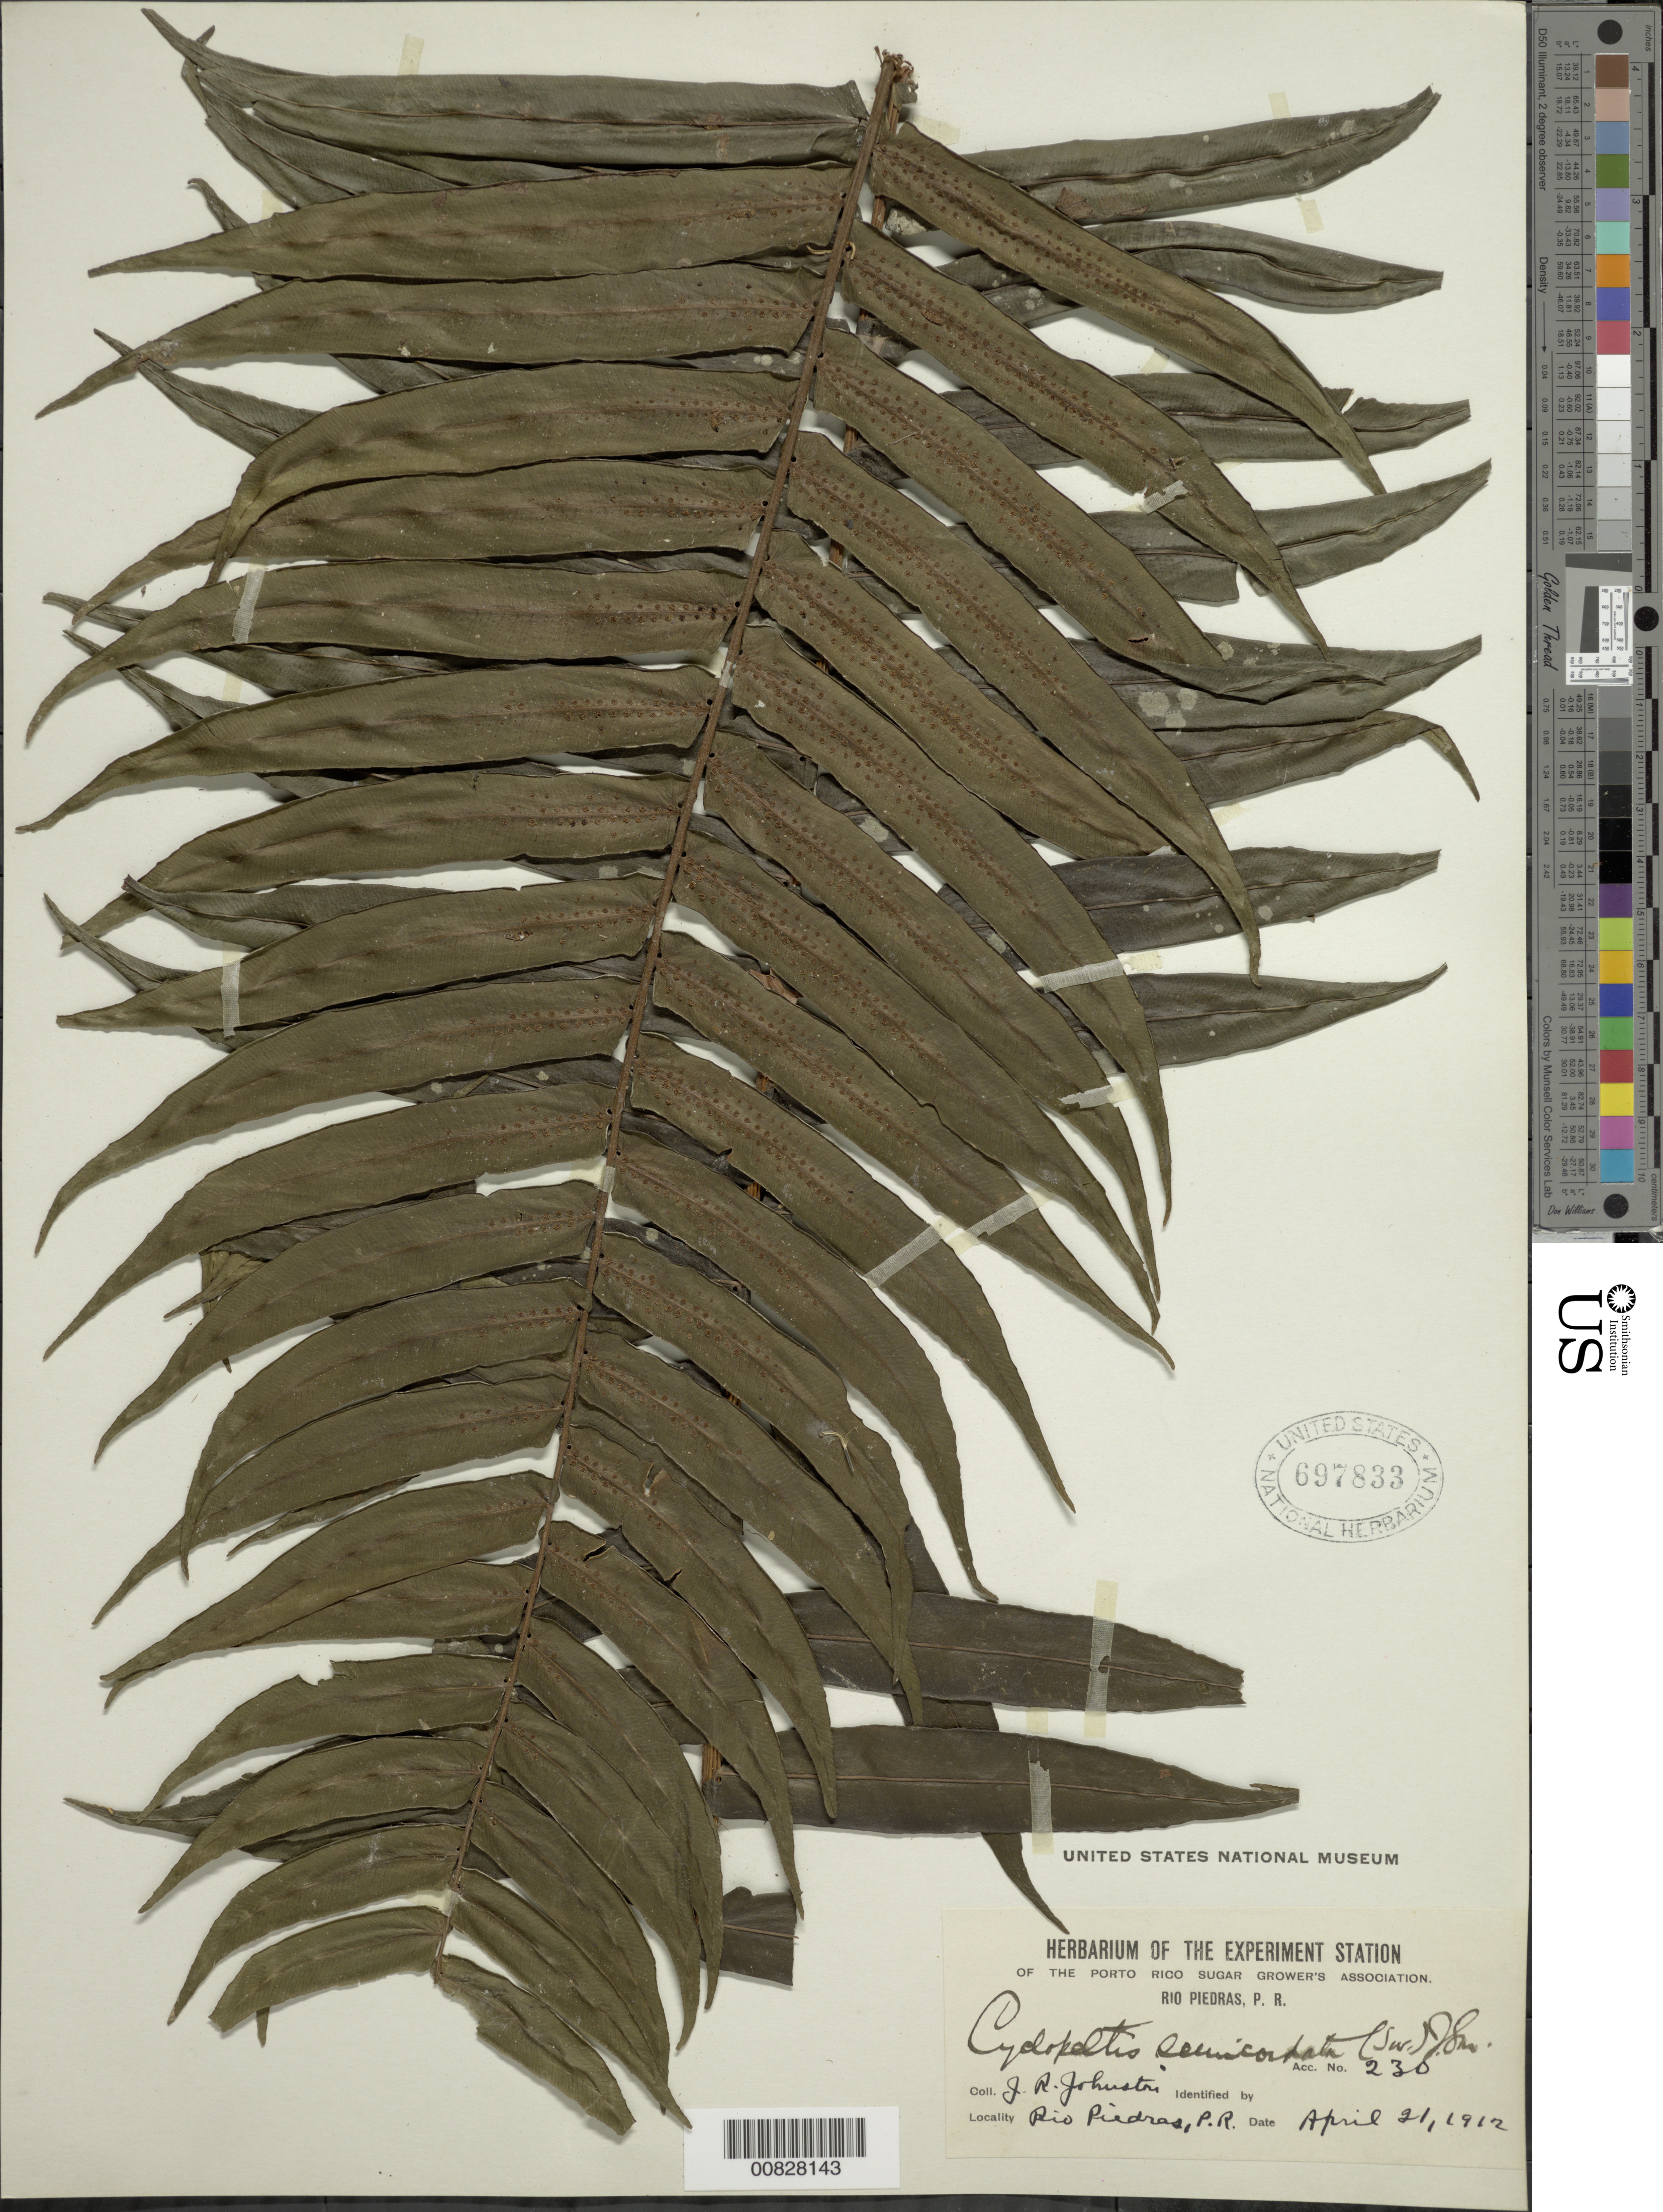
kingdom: Plantae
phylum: Tracheophyta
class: Polypodiopsida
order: Polypodiales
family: Lomariopsidaceae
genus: Cyclopeltis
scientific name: Cyclopeltis semicordata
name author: (Sw.) J. Sm.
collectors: J. Johnston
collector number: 230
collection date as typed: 21 Apr 1912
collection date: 1912-04-21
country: Puerto Rico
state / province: San Juan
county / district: Río Piedras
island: Puerto Rico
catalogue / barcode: US 697833